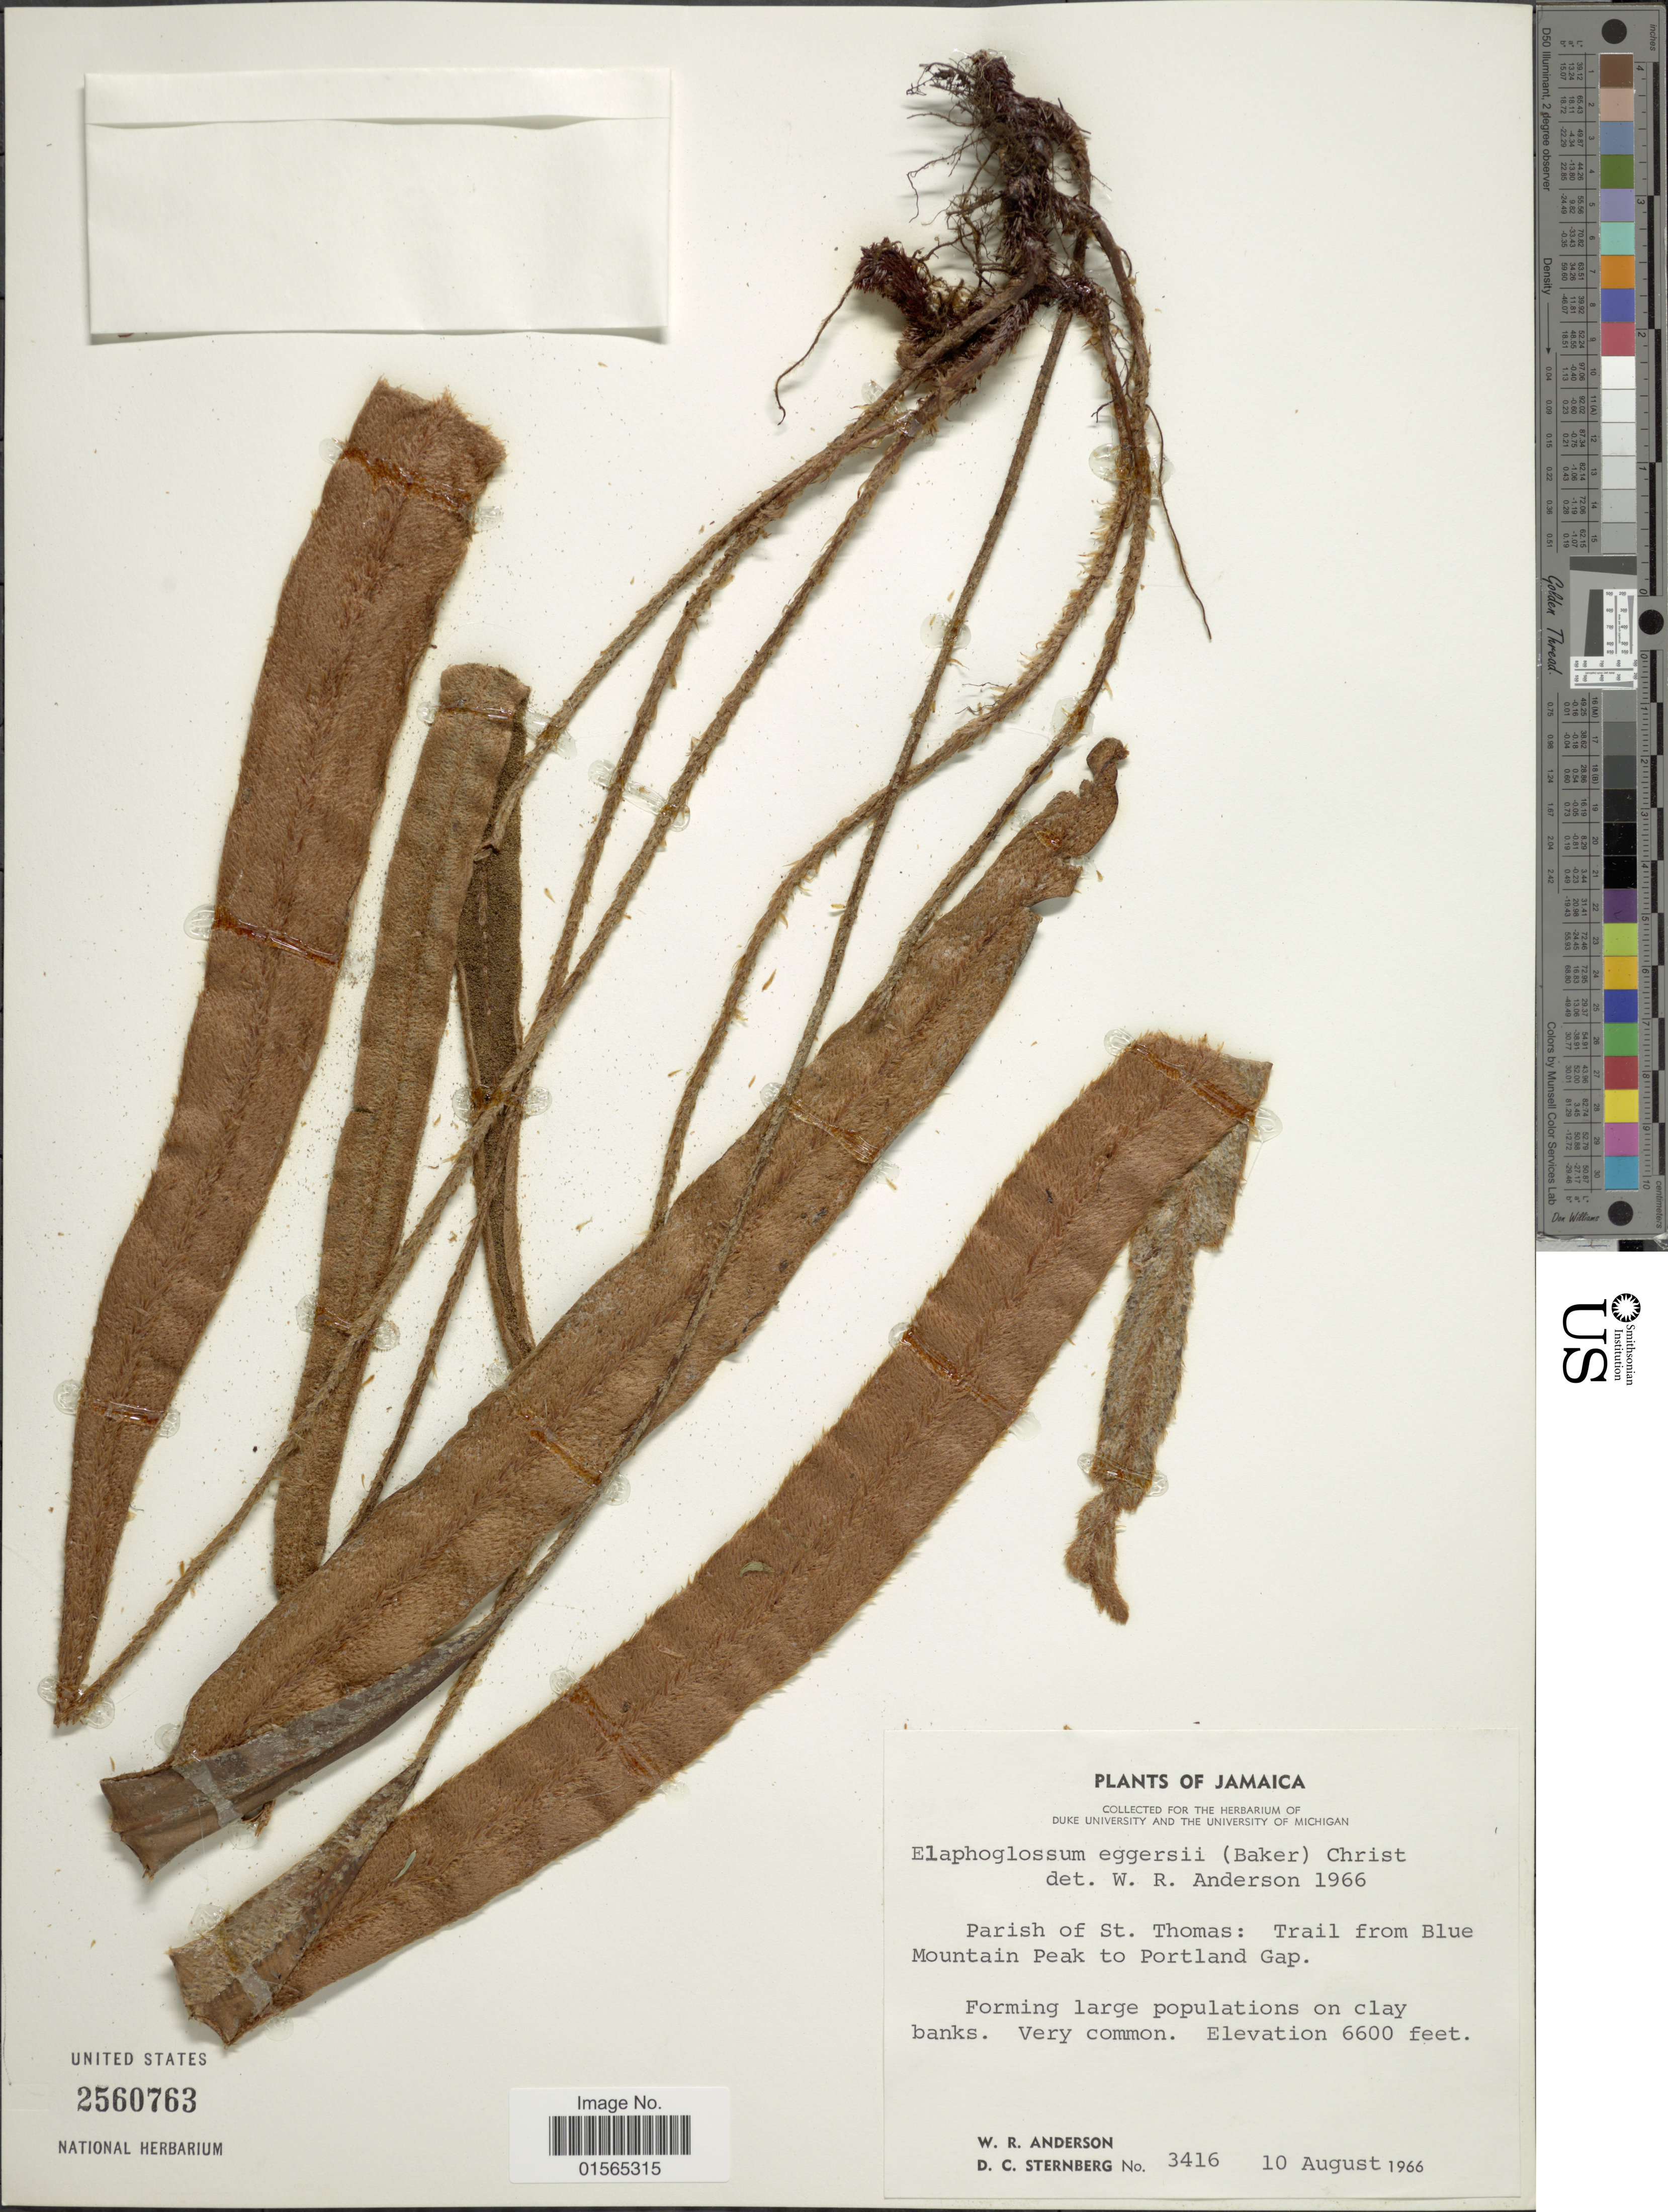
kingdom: Plantae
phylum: Tracheophyta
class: Polypodiopsida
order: Polypodiales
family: Dryopteridaceae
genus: Elaphoglossum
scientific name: Elaphoglossum eggersii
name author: (Baker) Christ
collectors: W. Anderson & D. Sternberg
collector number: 3416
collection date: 1966-08-10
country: Jamaica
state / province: Saint Thomas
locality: Trail from Blue Mountain Peak to Portland Gap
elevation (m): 2012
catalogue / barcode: US 2560763